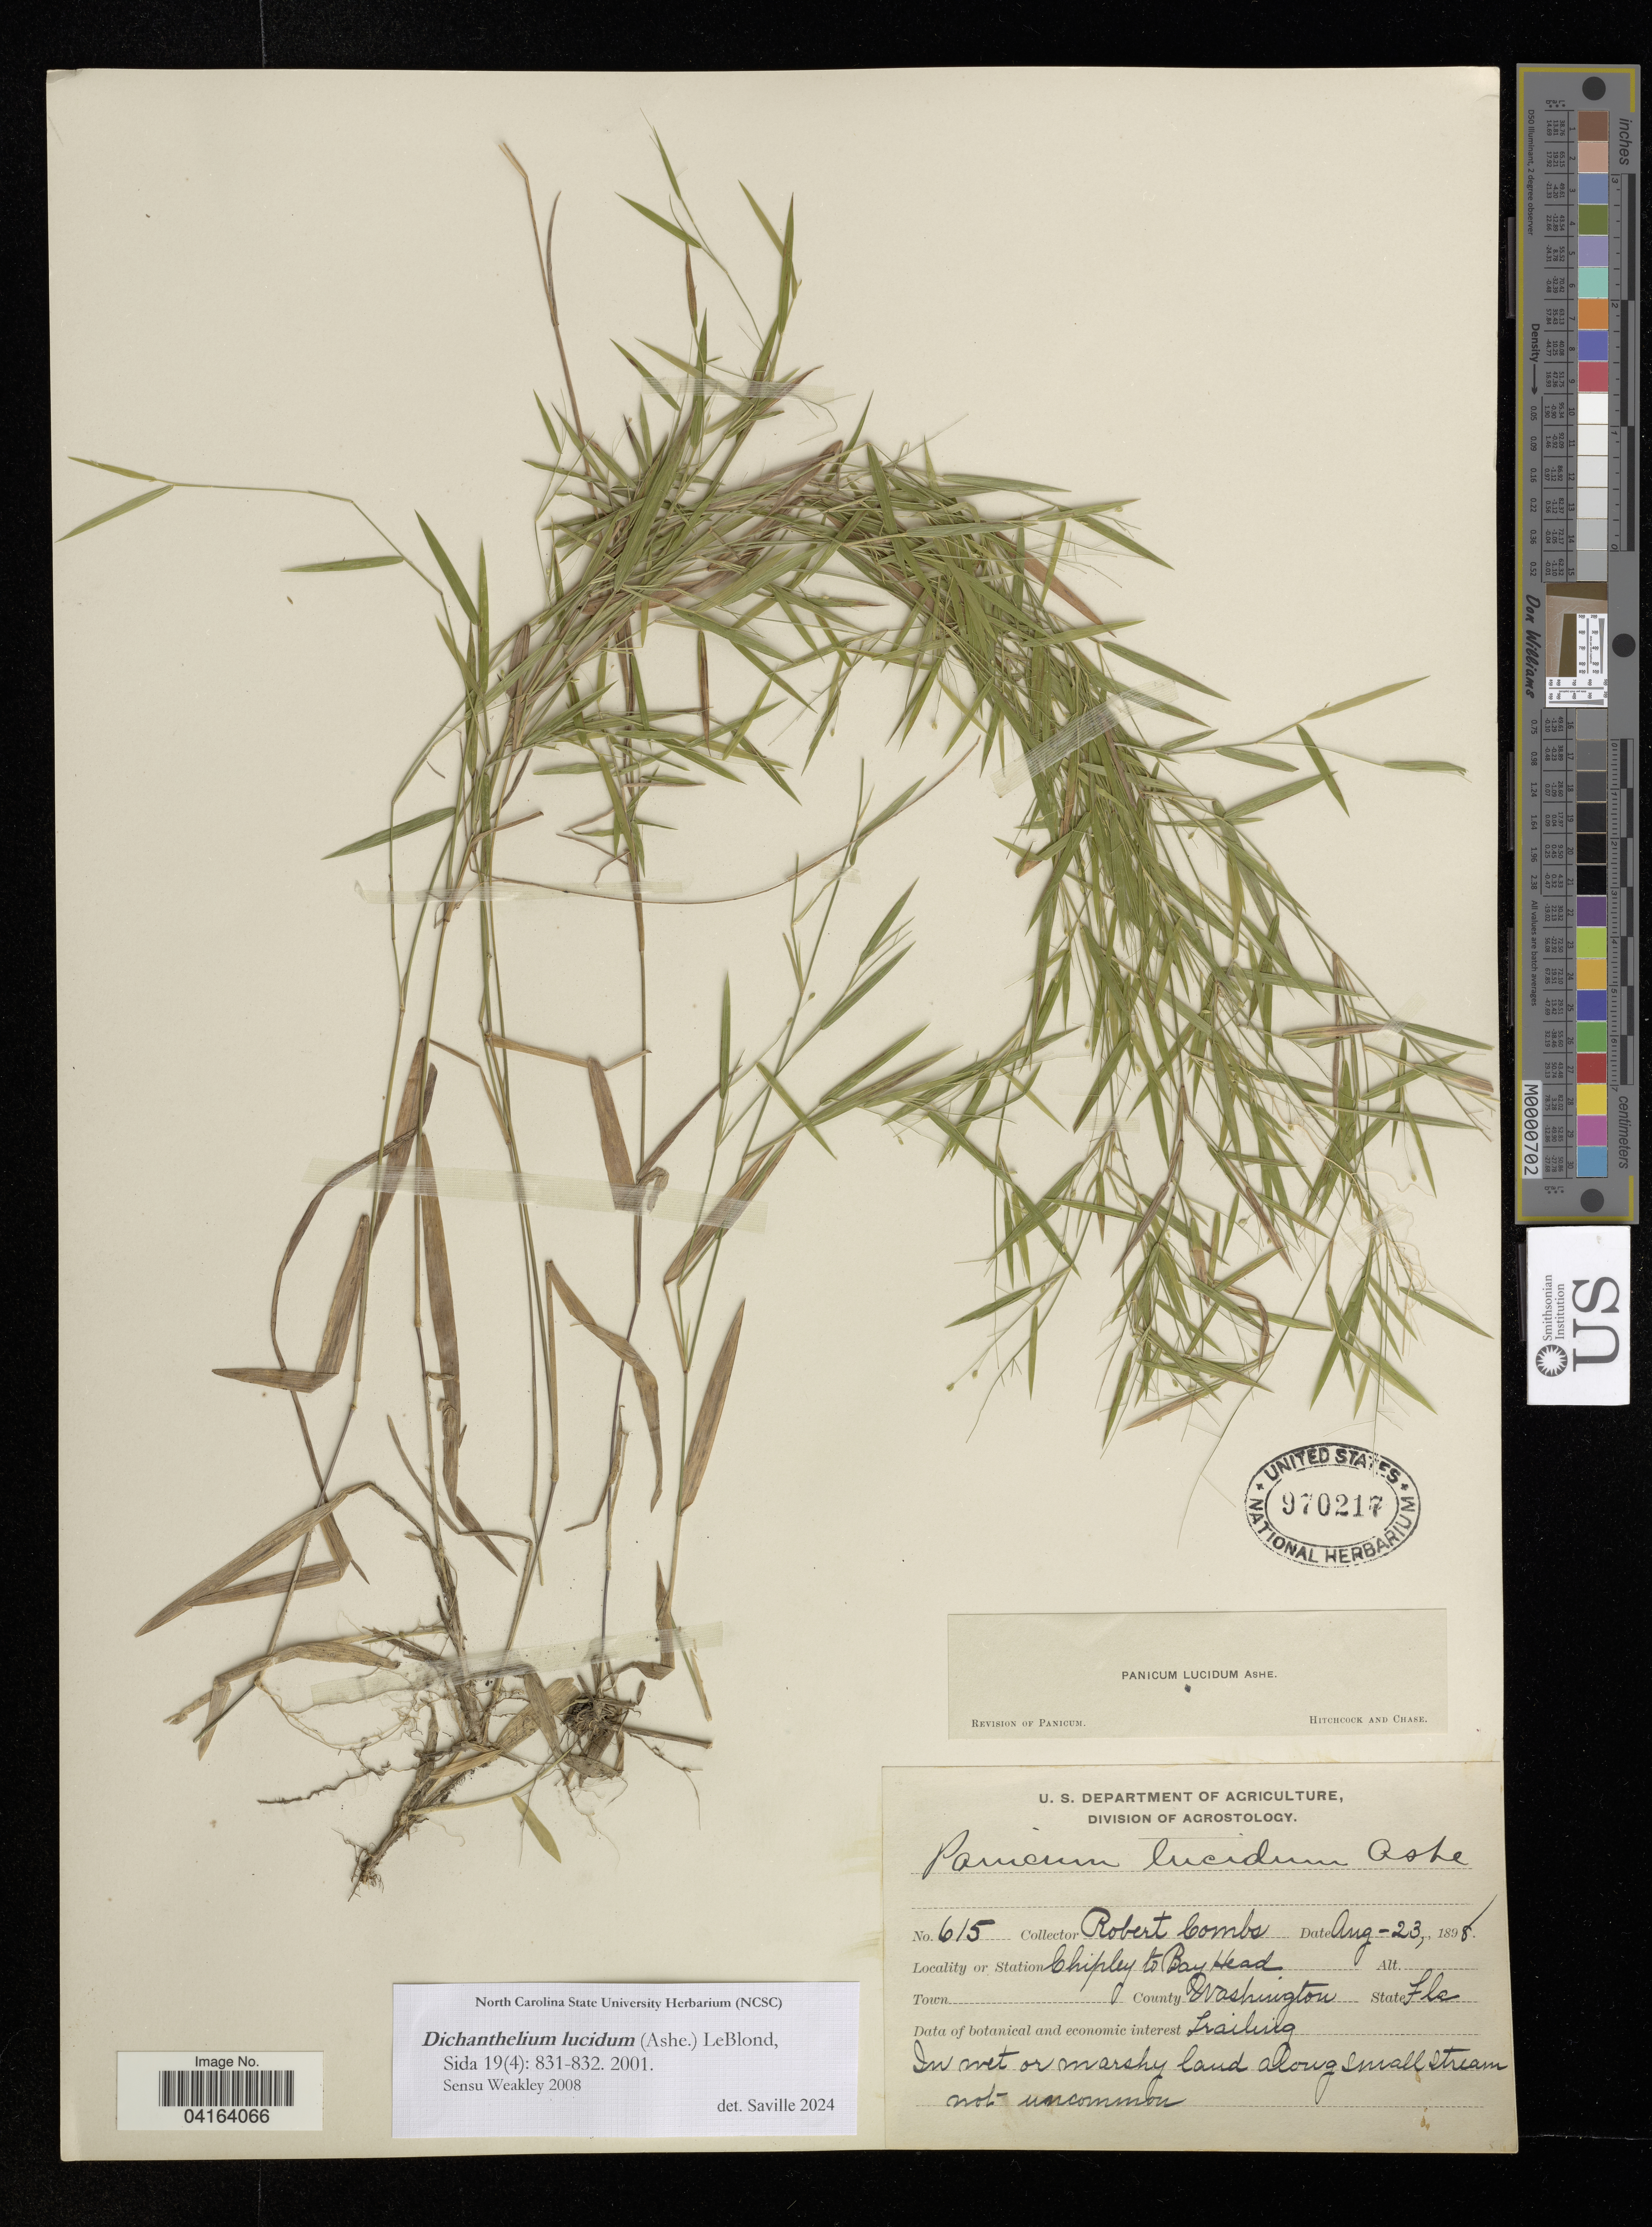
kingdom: Plantae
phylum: Tracheophyta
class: Liliopsida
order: Poales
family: Poaceae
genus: Dichanthelium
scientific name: Dichanthelium lucidum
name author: (Ashe) LeBlond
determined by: Saville, A. C., (NCSC), North Carolina State University (UNITED STATES)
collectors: R. Combs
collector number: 615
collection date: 1898-08-23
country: United States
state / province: Florida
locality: Chipley to BayHead. County Washington.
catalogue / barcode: US 970217